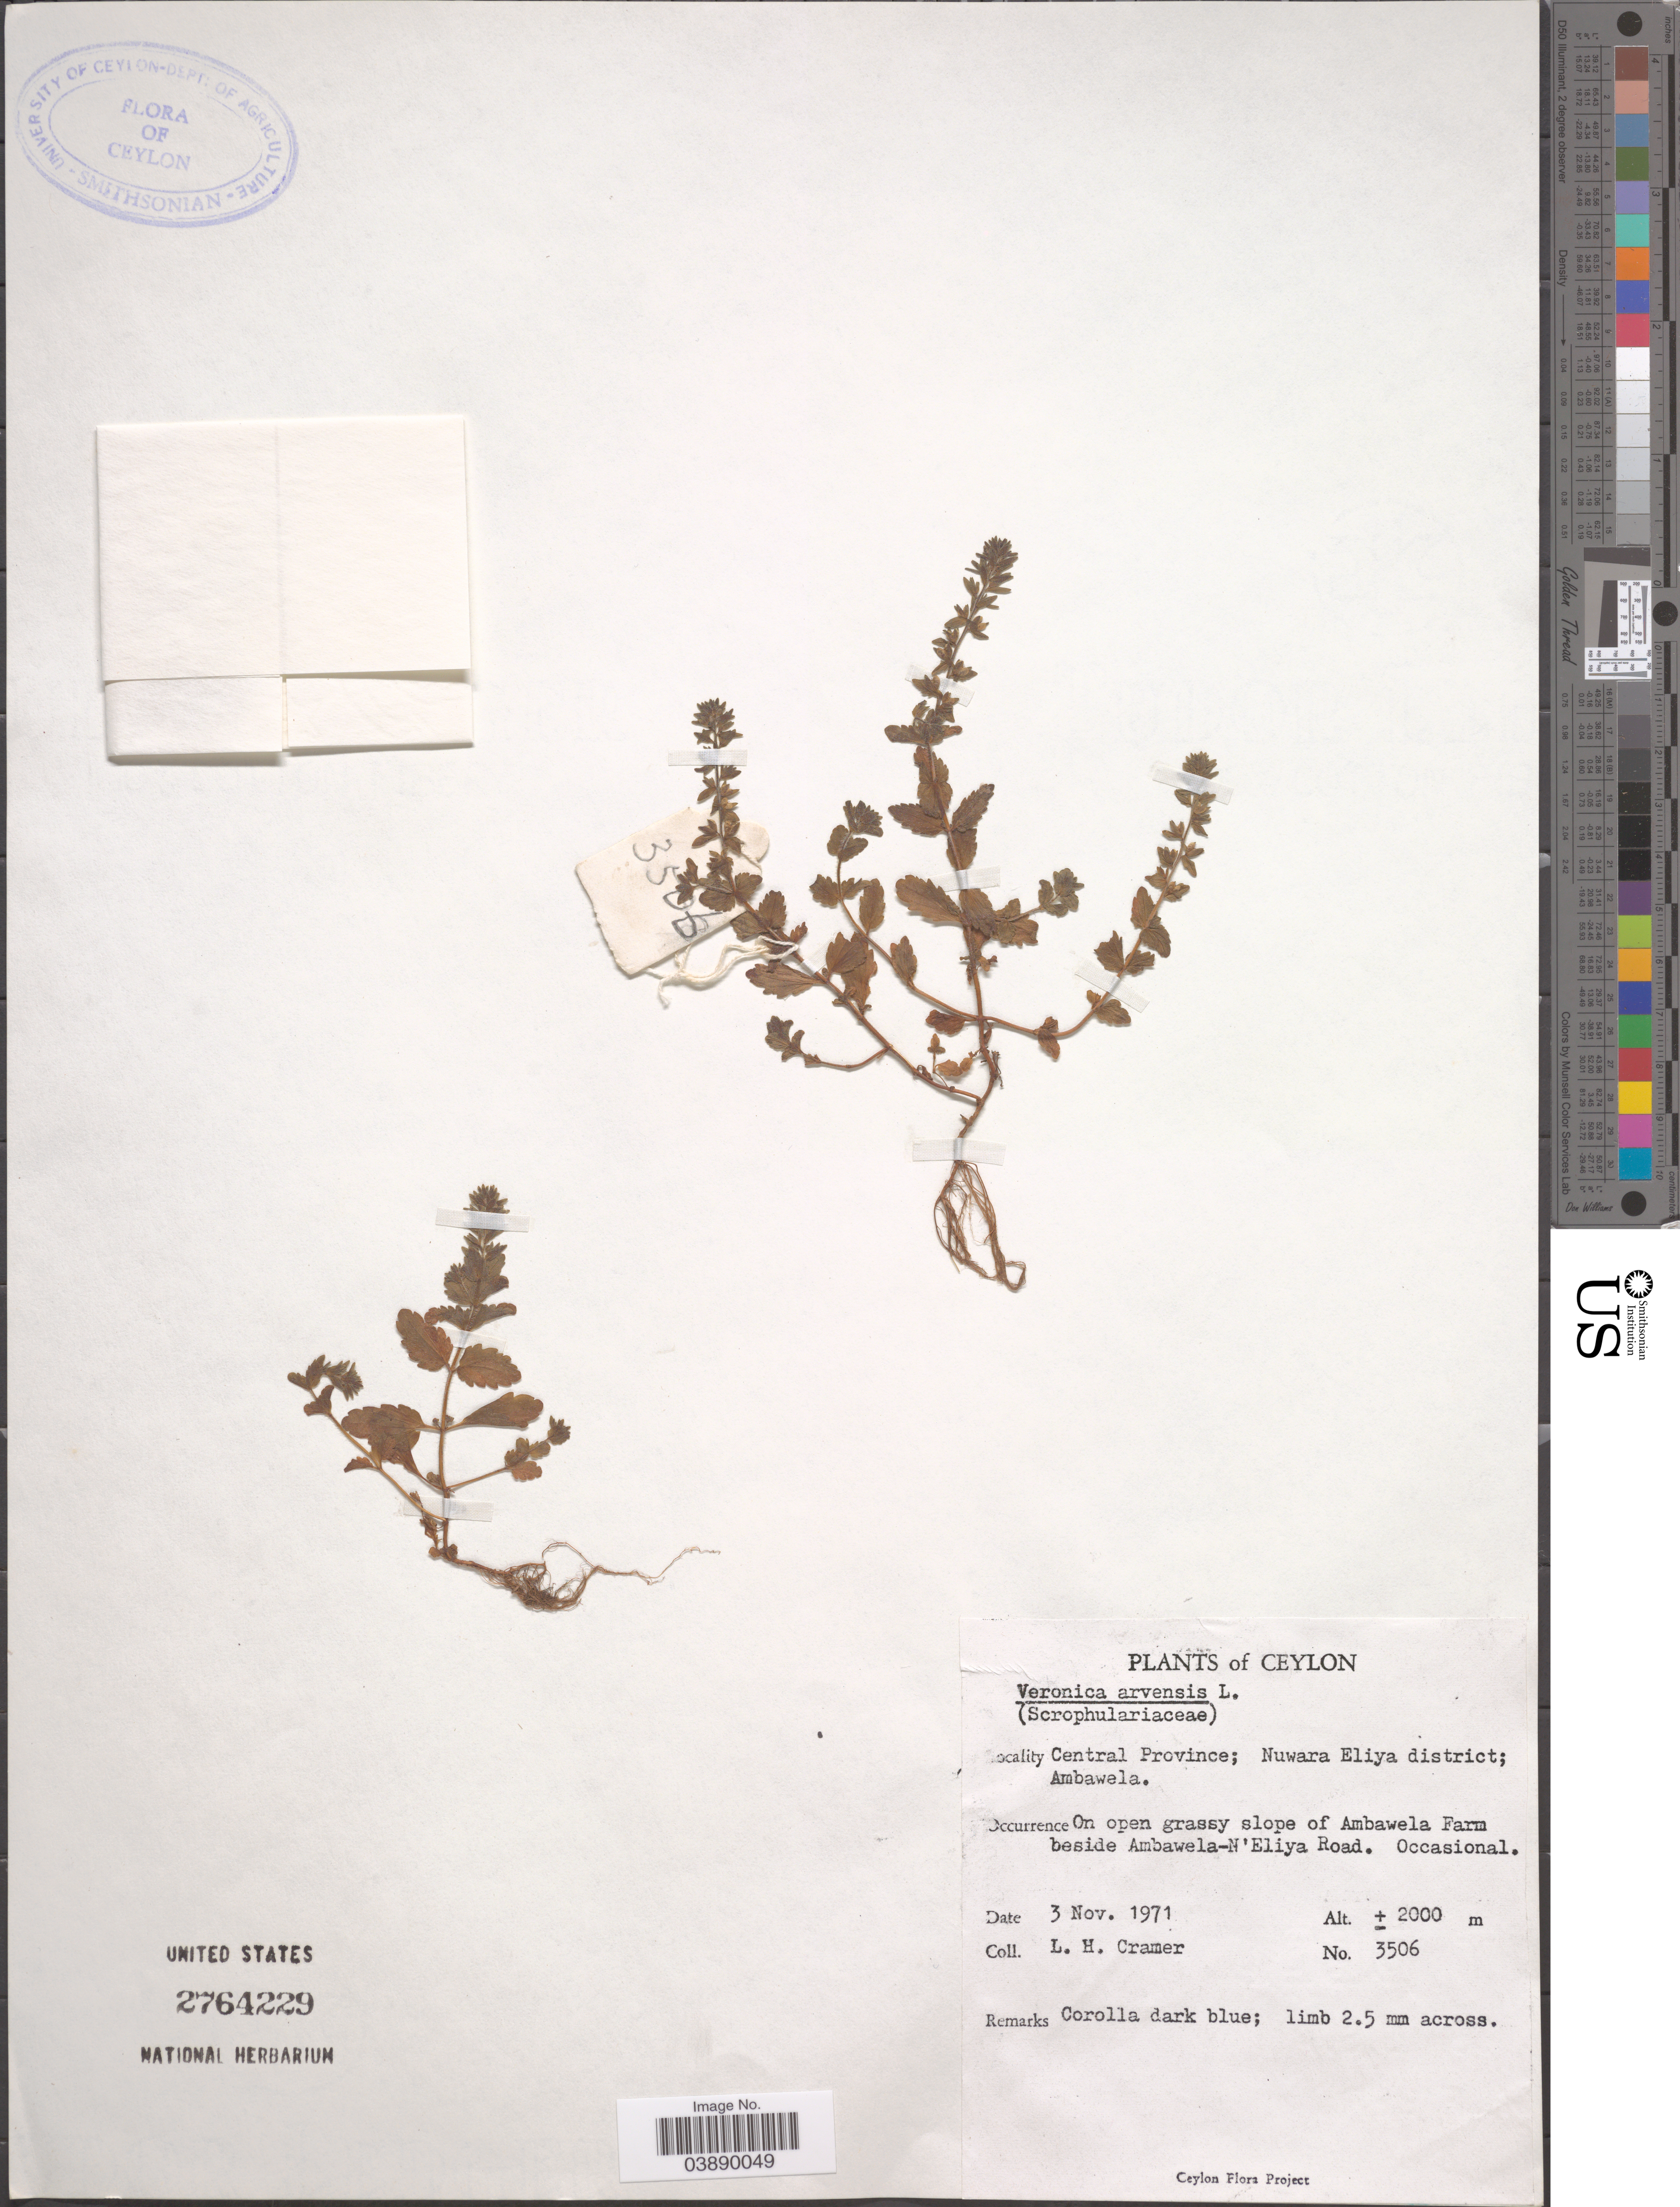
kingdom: Plantae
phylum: Tracheophyta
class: Magnoliopsida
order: Lamiales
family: Plantaginaceae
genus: Veronica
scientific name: Veronica arvensis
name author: L.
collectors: L. H. Cramer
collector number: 3506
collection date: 1971-11-03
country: Sri Lanka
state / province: Central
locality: Ceylon. Nuwara Eliya district; Ambawela. On open grassy slope of Ambawela Farm beside Ambawela-N'Eliya Road.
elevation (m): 2000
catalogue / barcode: US 2764229